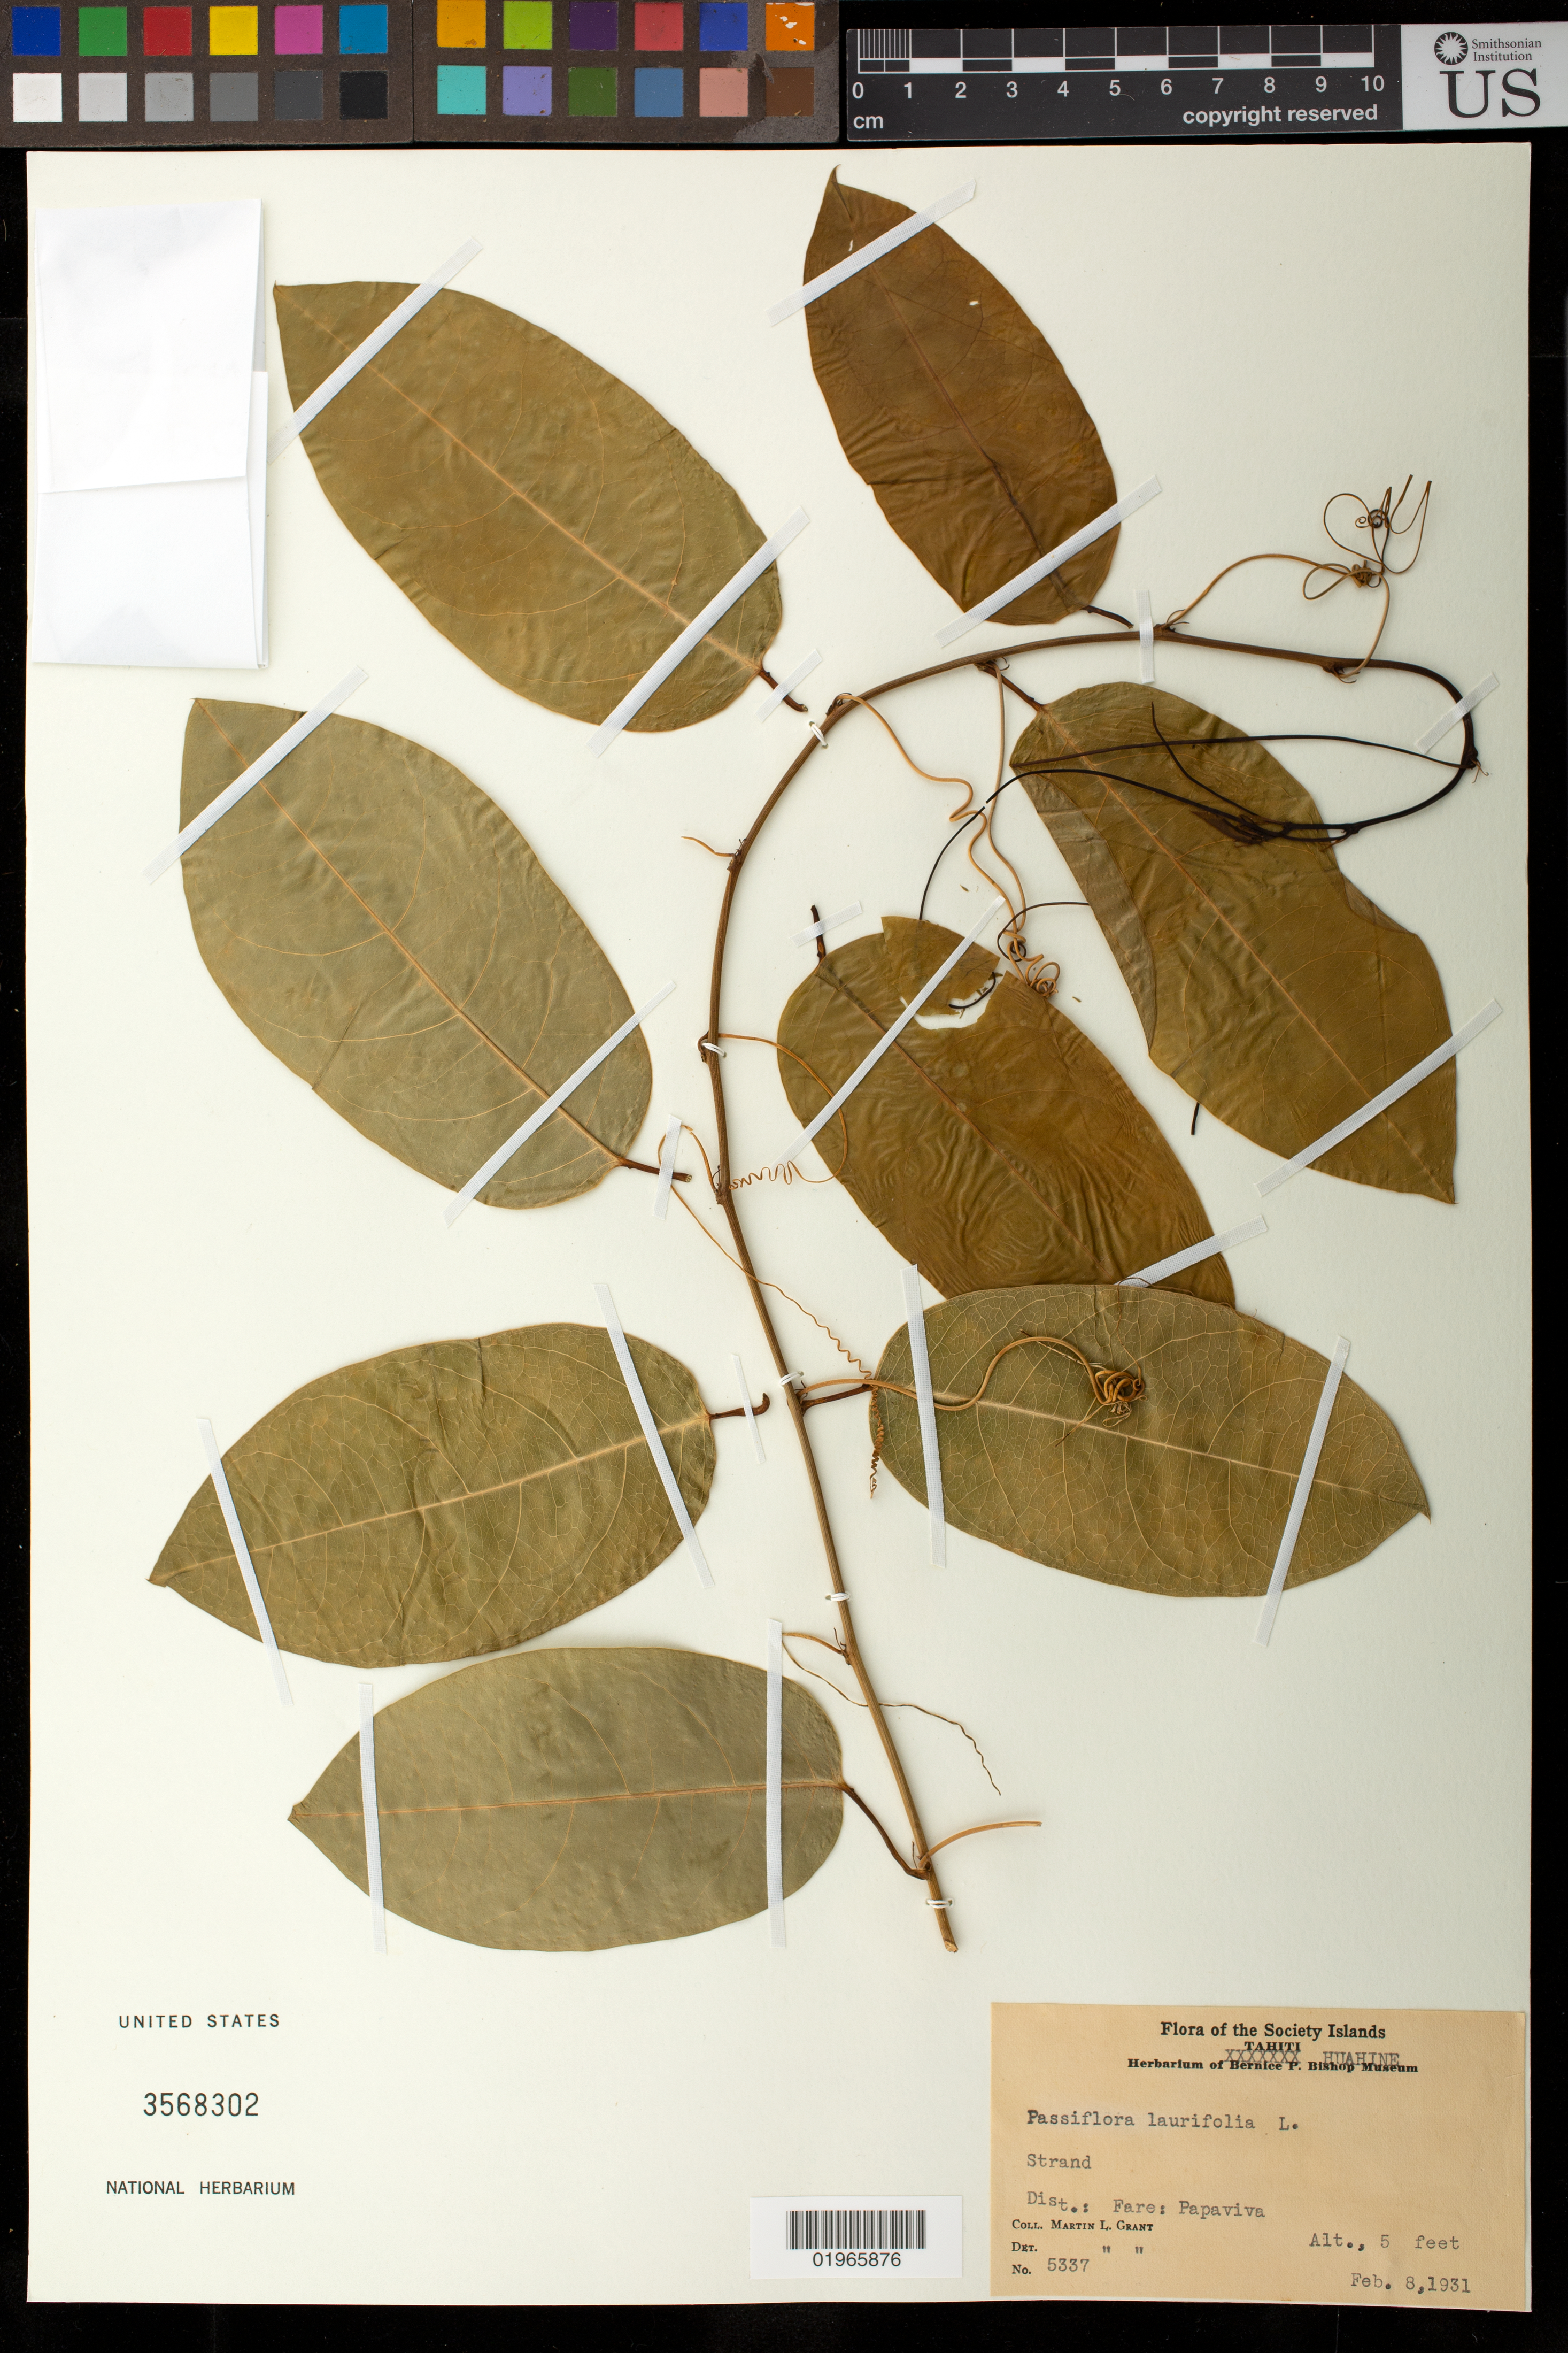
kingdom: Plantae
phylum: Tracheophyta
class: Magnoliopsida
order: Malpighiales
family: Passifloraceae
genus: Passiflora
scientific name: Passiflora laurifolia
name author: L.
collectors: M. L. Grant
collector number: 5337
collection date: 1931-02-08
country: French Polynesia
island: Huahine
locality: Dist: Fare: Papaviva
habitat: Strand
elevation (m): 2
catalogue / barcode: US 3568302